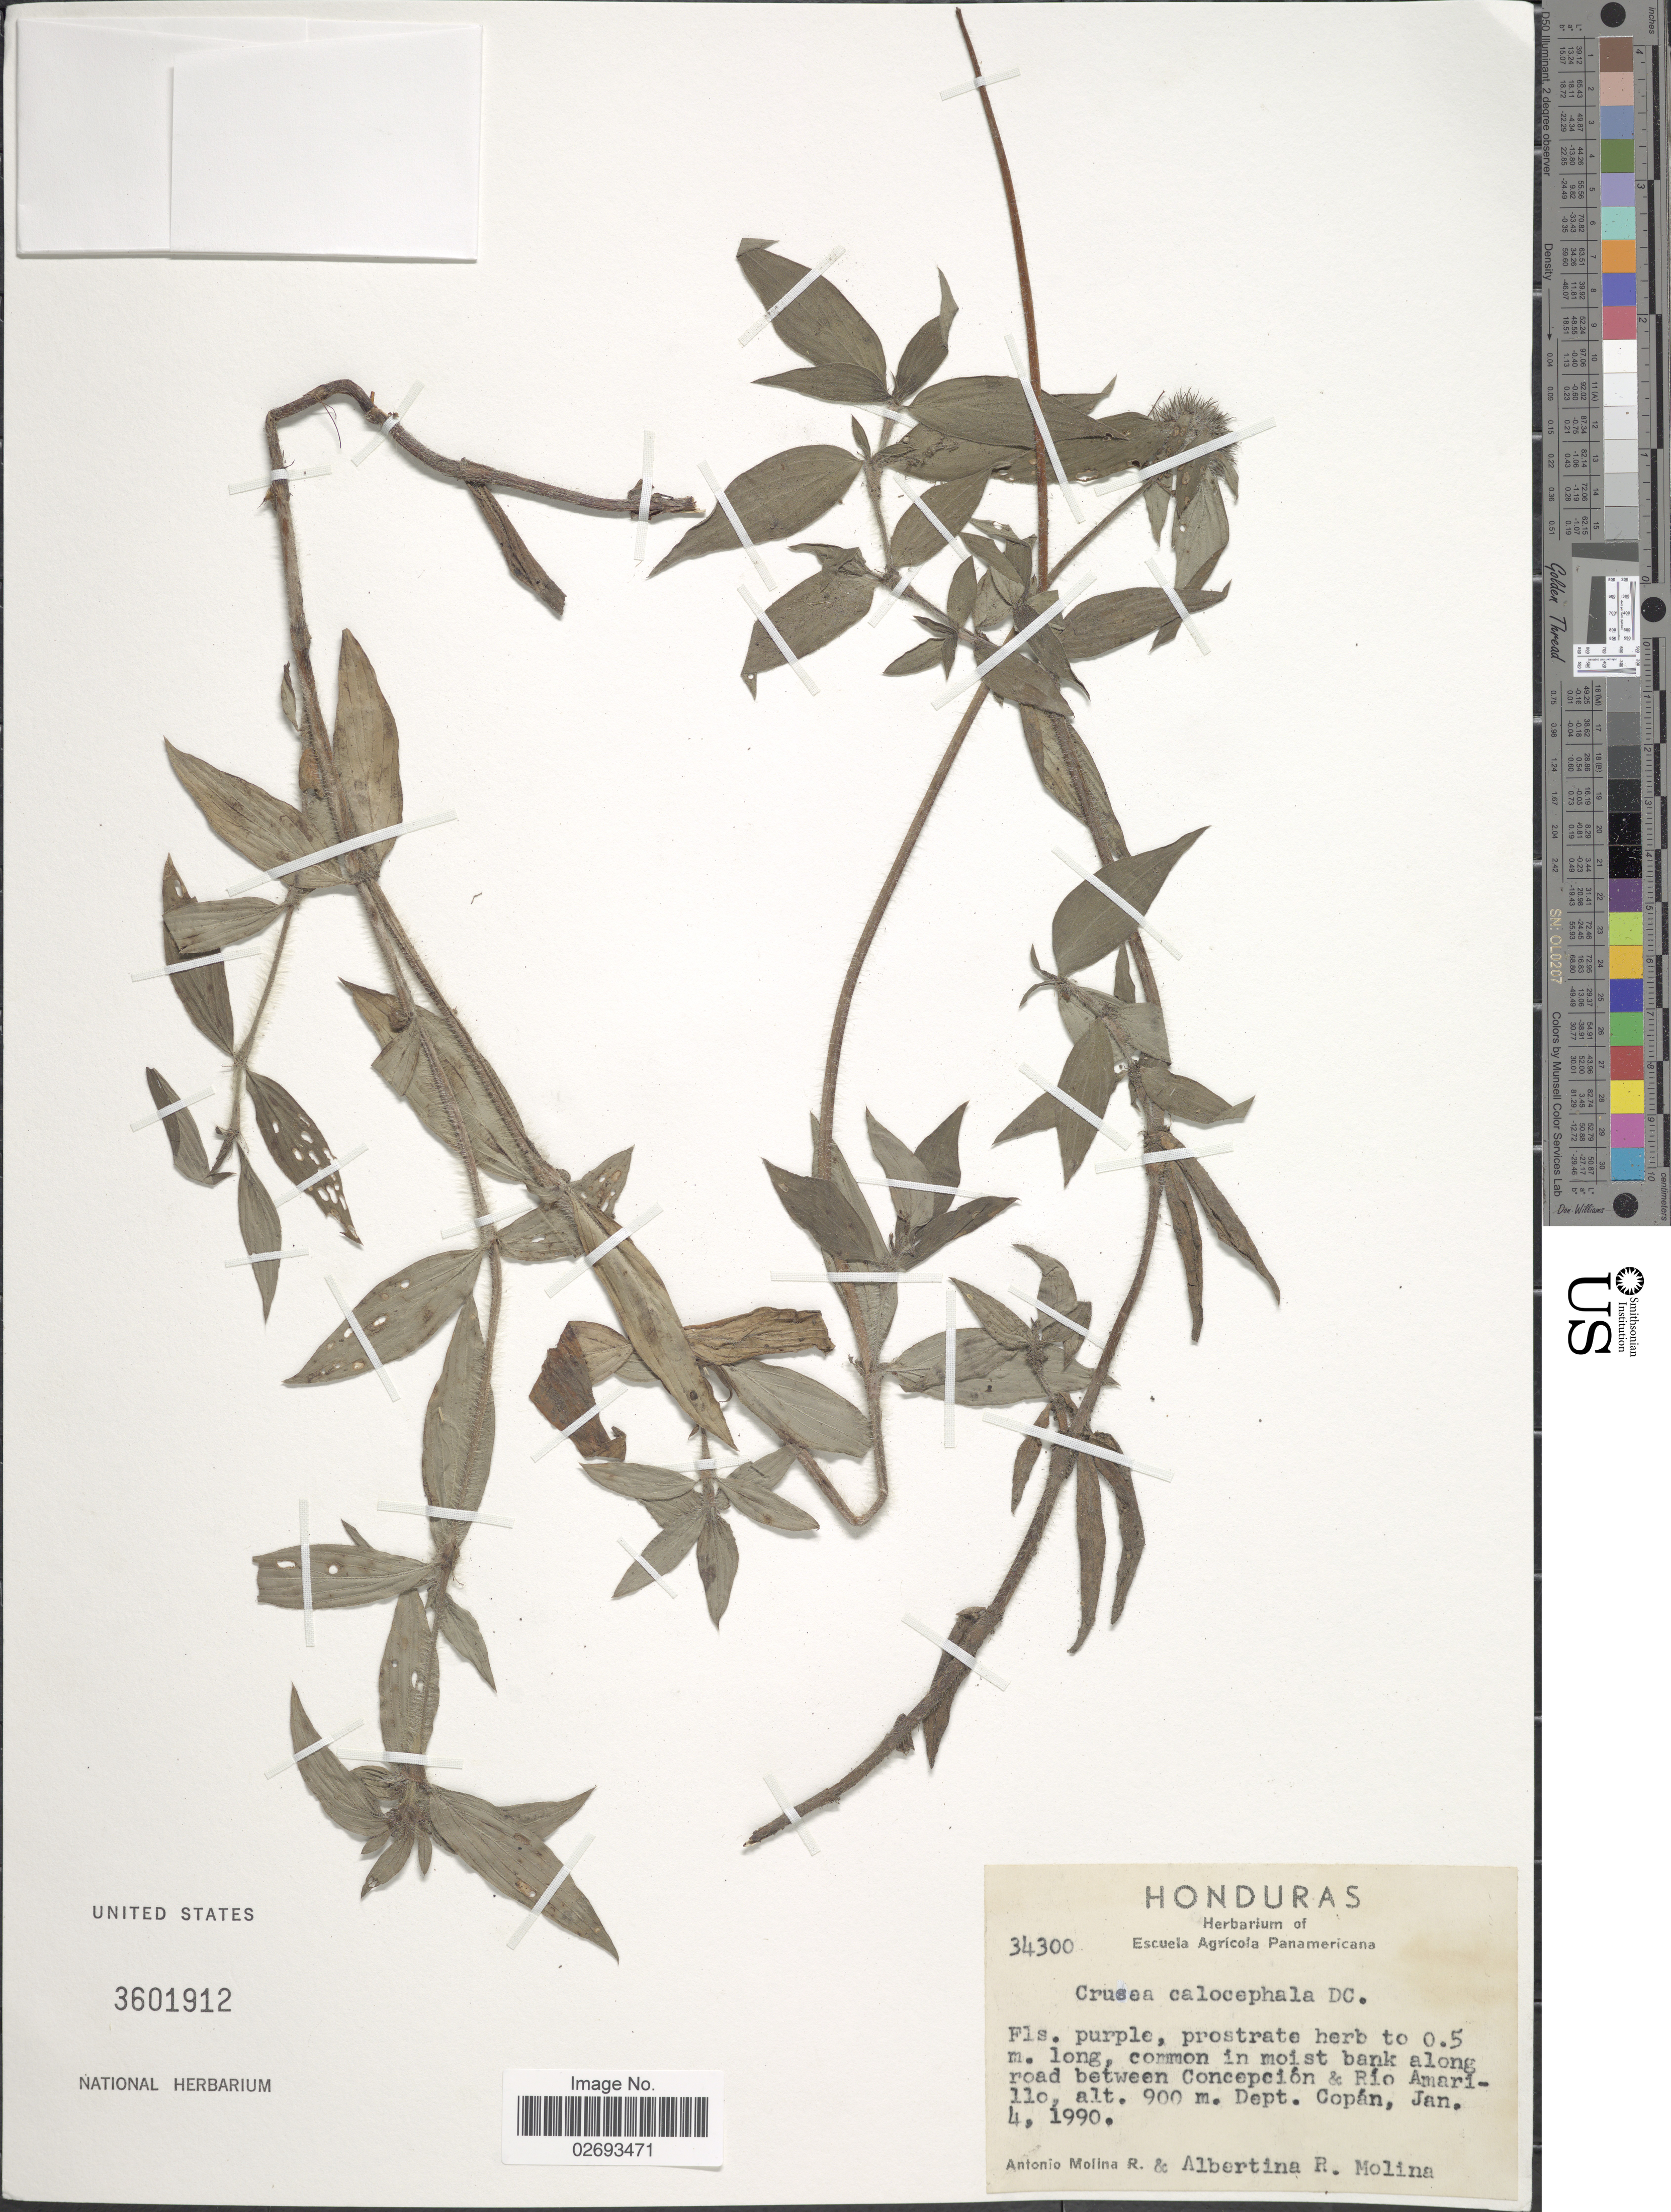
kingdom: Plantae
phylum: Tracheophyta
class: Magnoliopsida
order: Gentianales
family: Rubiaceae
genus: Crusea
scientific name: Crusea calocephala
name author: DC.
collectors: A. Molina R. & A. R. Molina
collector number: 34300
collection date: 1990-01-04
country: Honduras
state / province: Copán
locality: Along road between Concepcion & Rio Amarillo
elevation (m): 900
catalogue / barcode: US 3601912